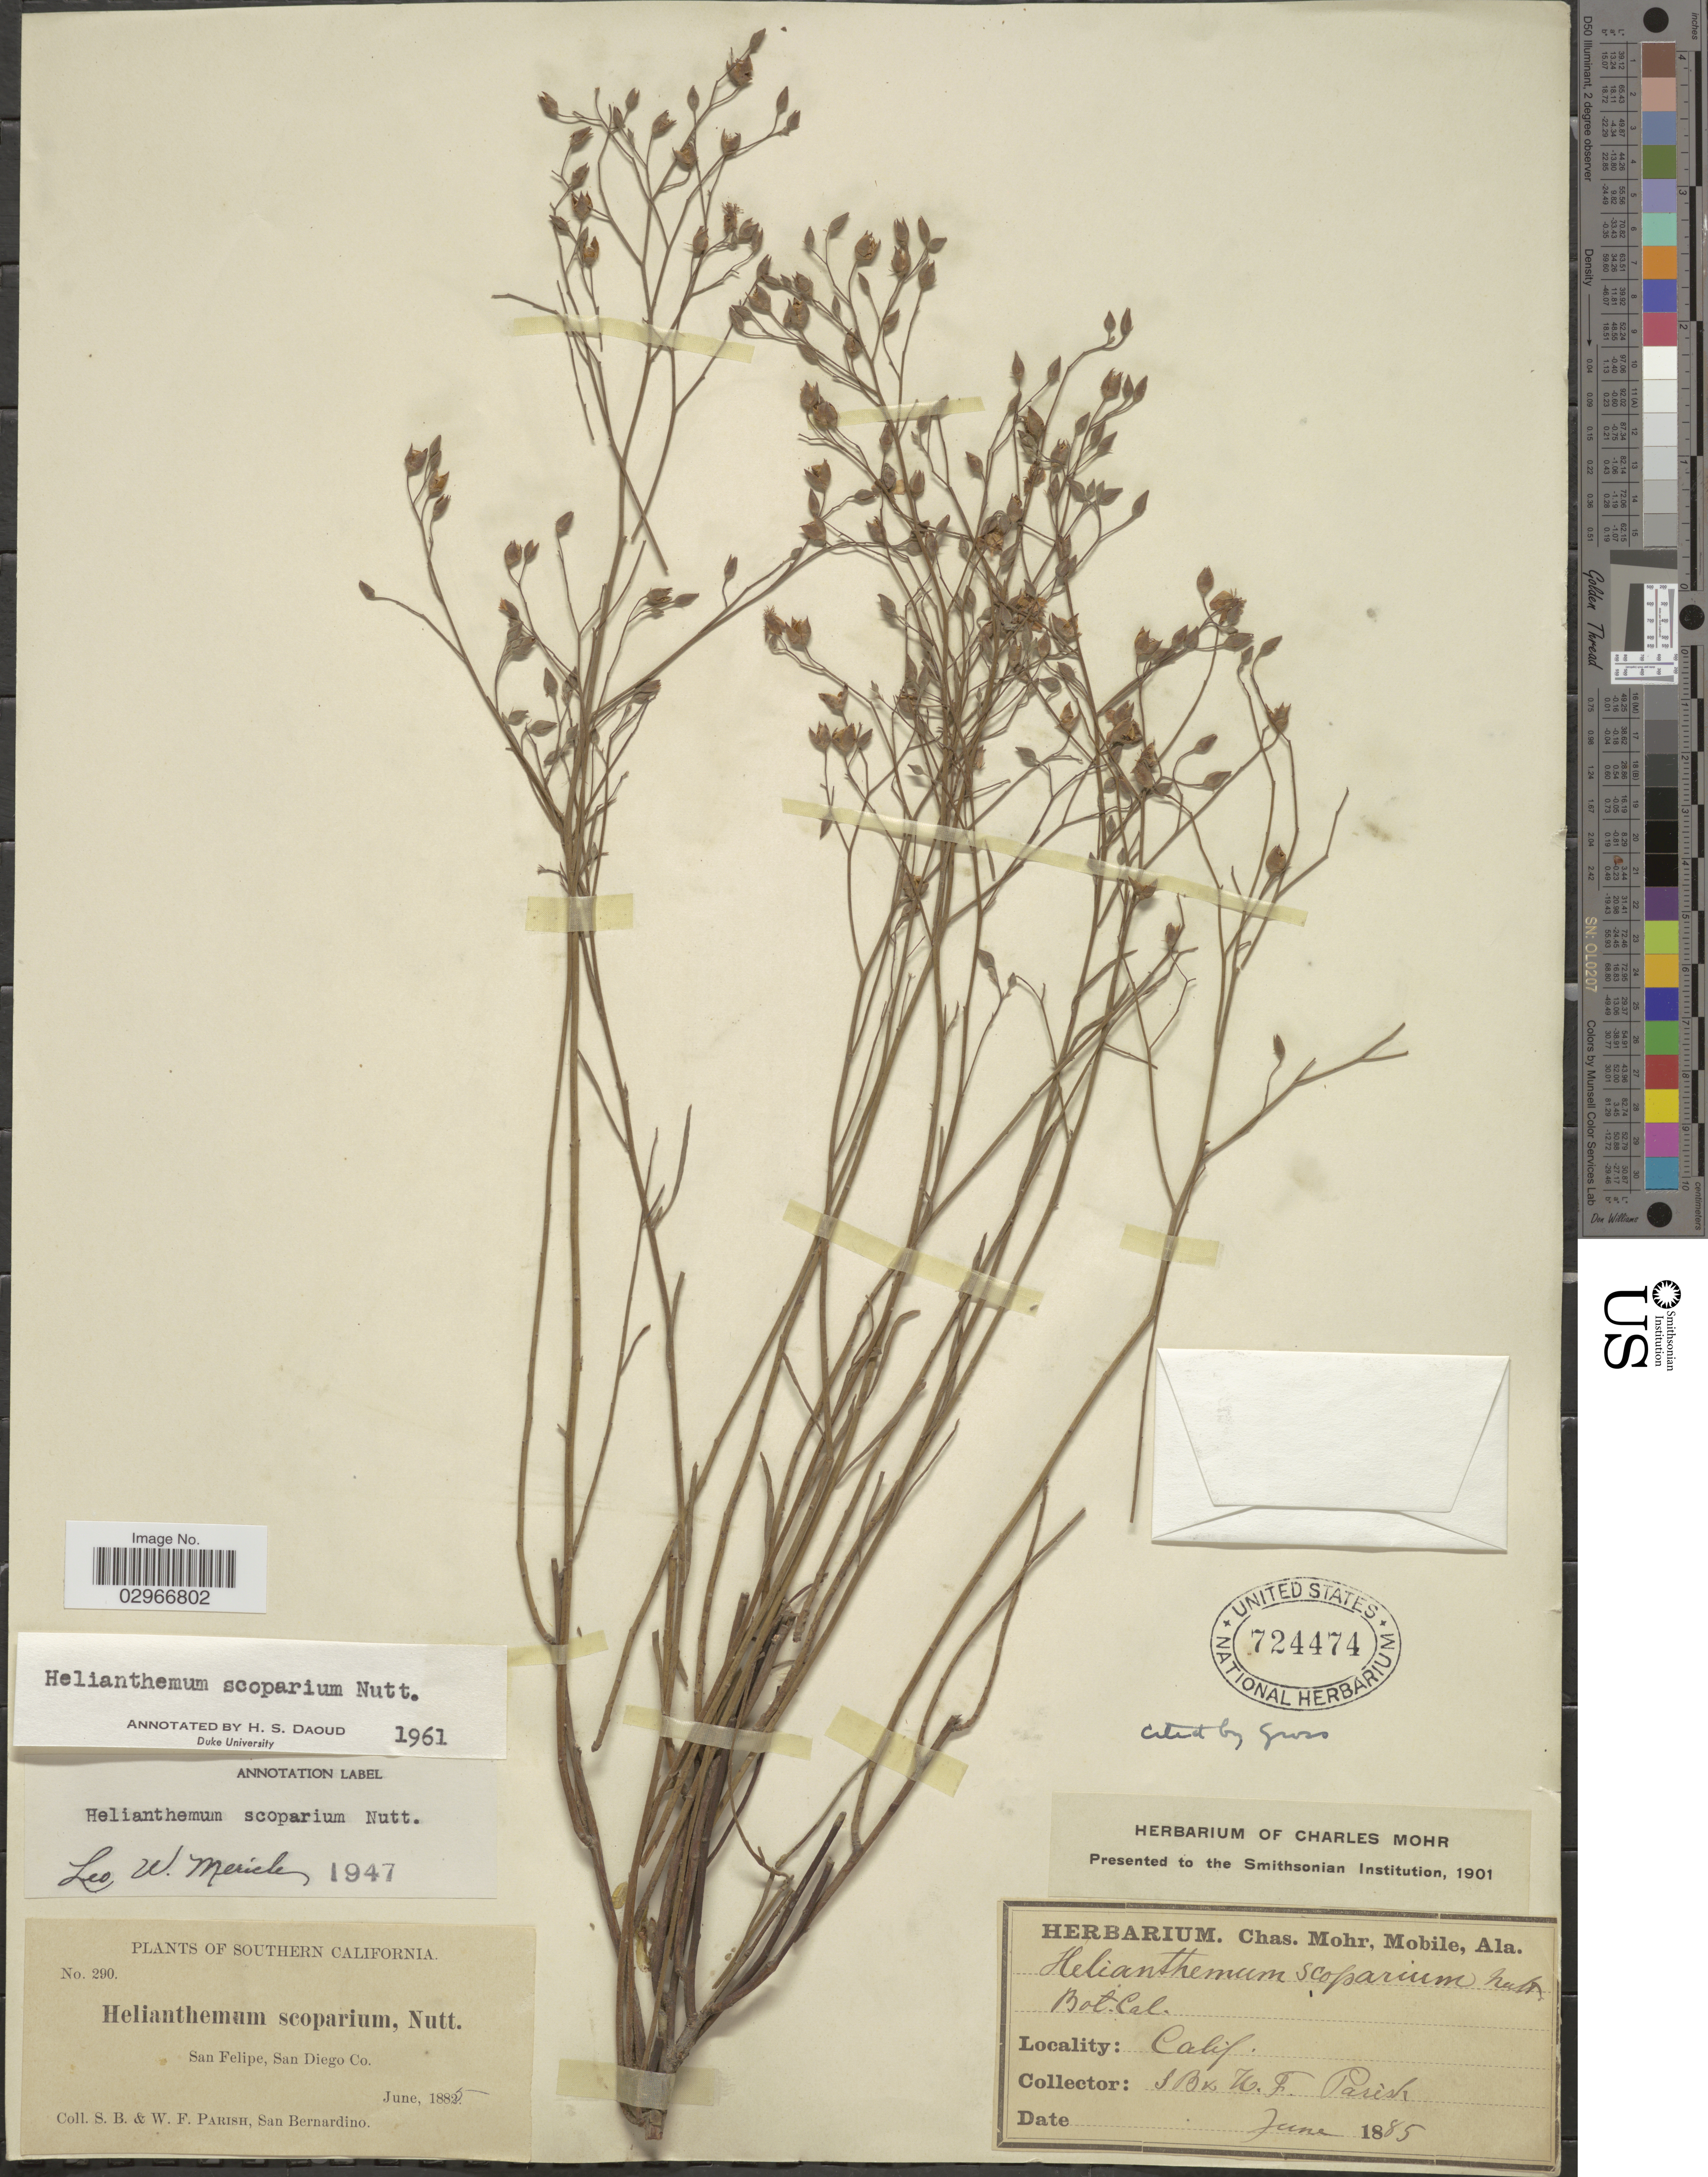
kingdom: Plantae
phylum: Tracheophyta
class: Magnoliopsida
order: Malvales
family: Cistaceae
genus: Helianthemum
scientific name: Helianthemum scoparium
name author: Nutt. ex Torr. & A. Gray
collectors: S. B. Parish & W. F. Parish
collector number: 290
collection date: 1885-06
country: United States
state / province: California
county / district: San Diego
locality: Southern California. San Felipe, San Diego Co.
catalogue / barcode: US 724474